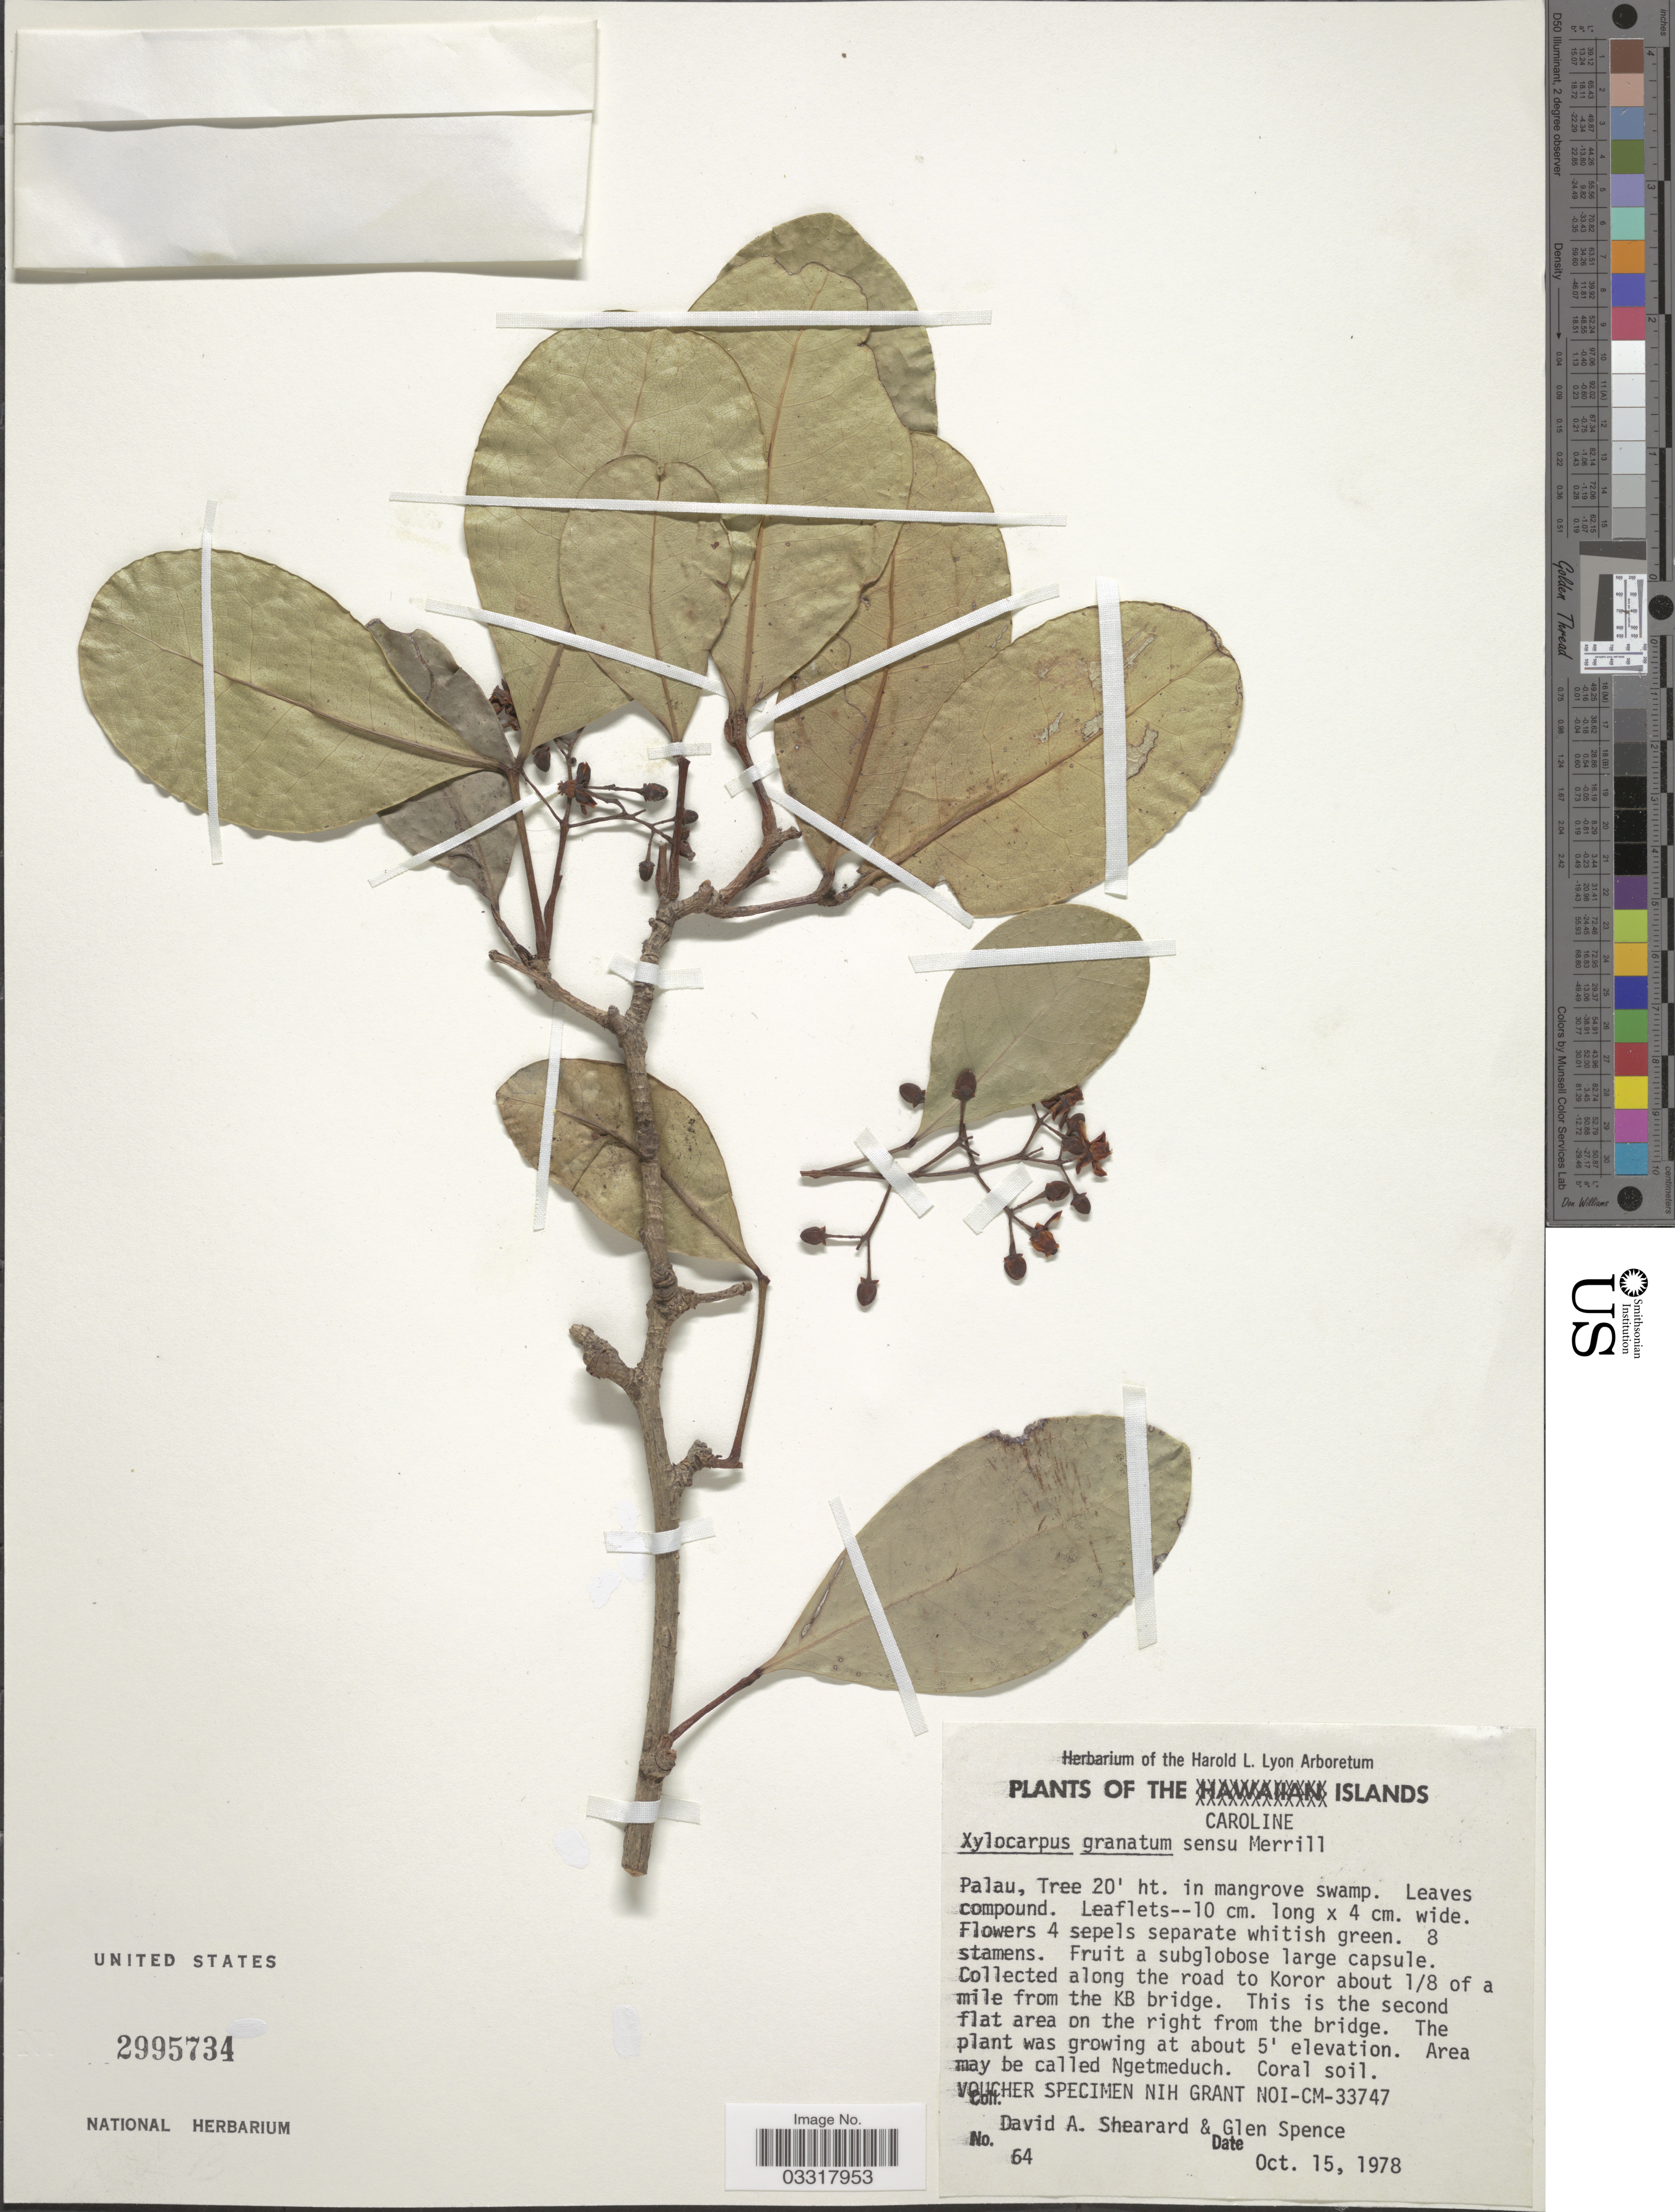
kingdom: Plantae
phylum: Tracheophyta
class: Magnoliopsida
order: Sapindales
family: Meliaceae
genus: Xylocarpus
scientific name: Xylocarpus granatum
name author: J. Koenig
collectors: D. Shearard & G. Spence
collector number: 64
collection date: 1978-10-15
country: Palau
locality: Caroline Islands. Palau. Along the road to Koror about 1/8 of a mile from the KB bridge. Area may be called Ngetmeduch.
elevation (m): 2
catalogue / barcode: US 2995734